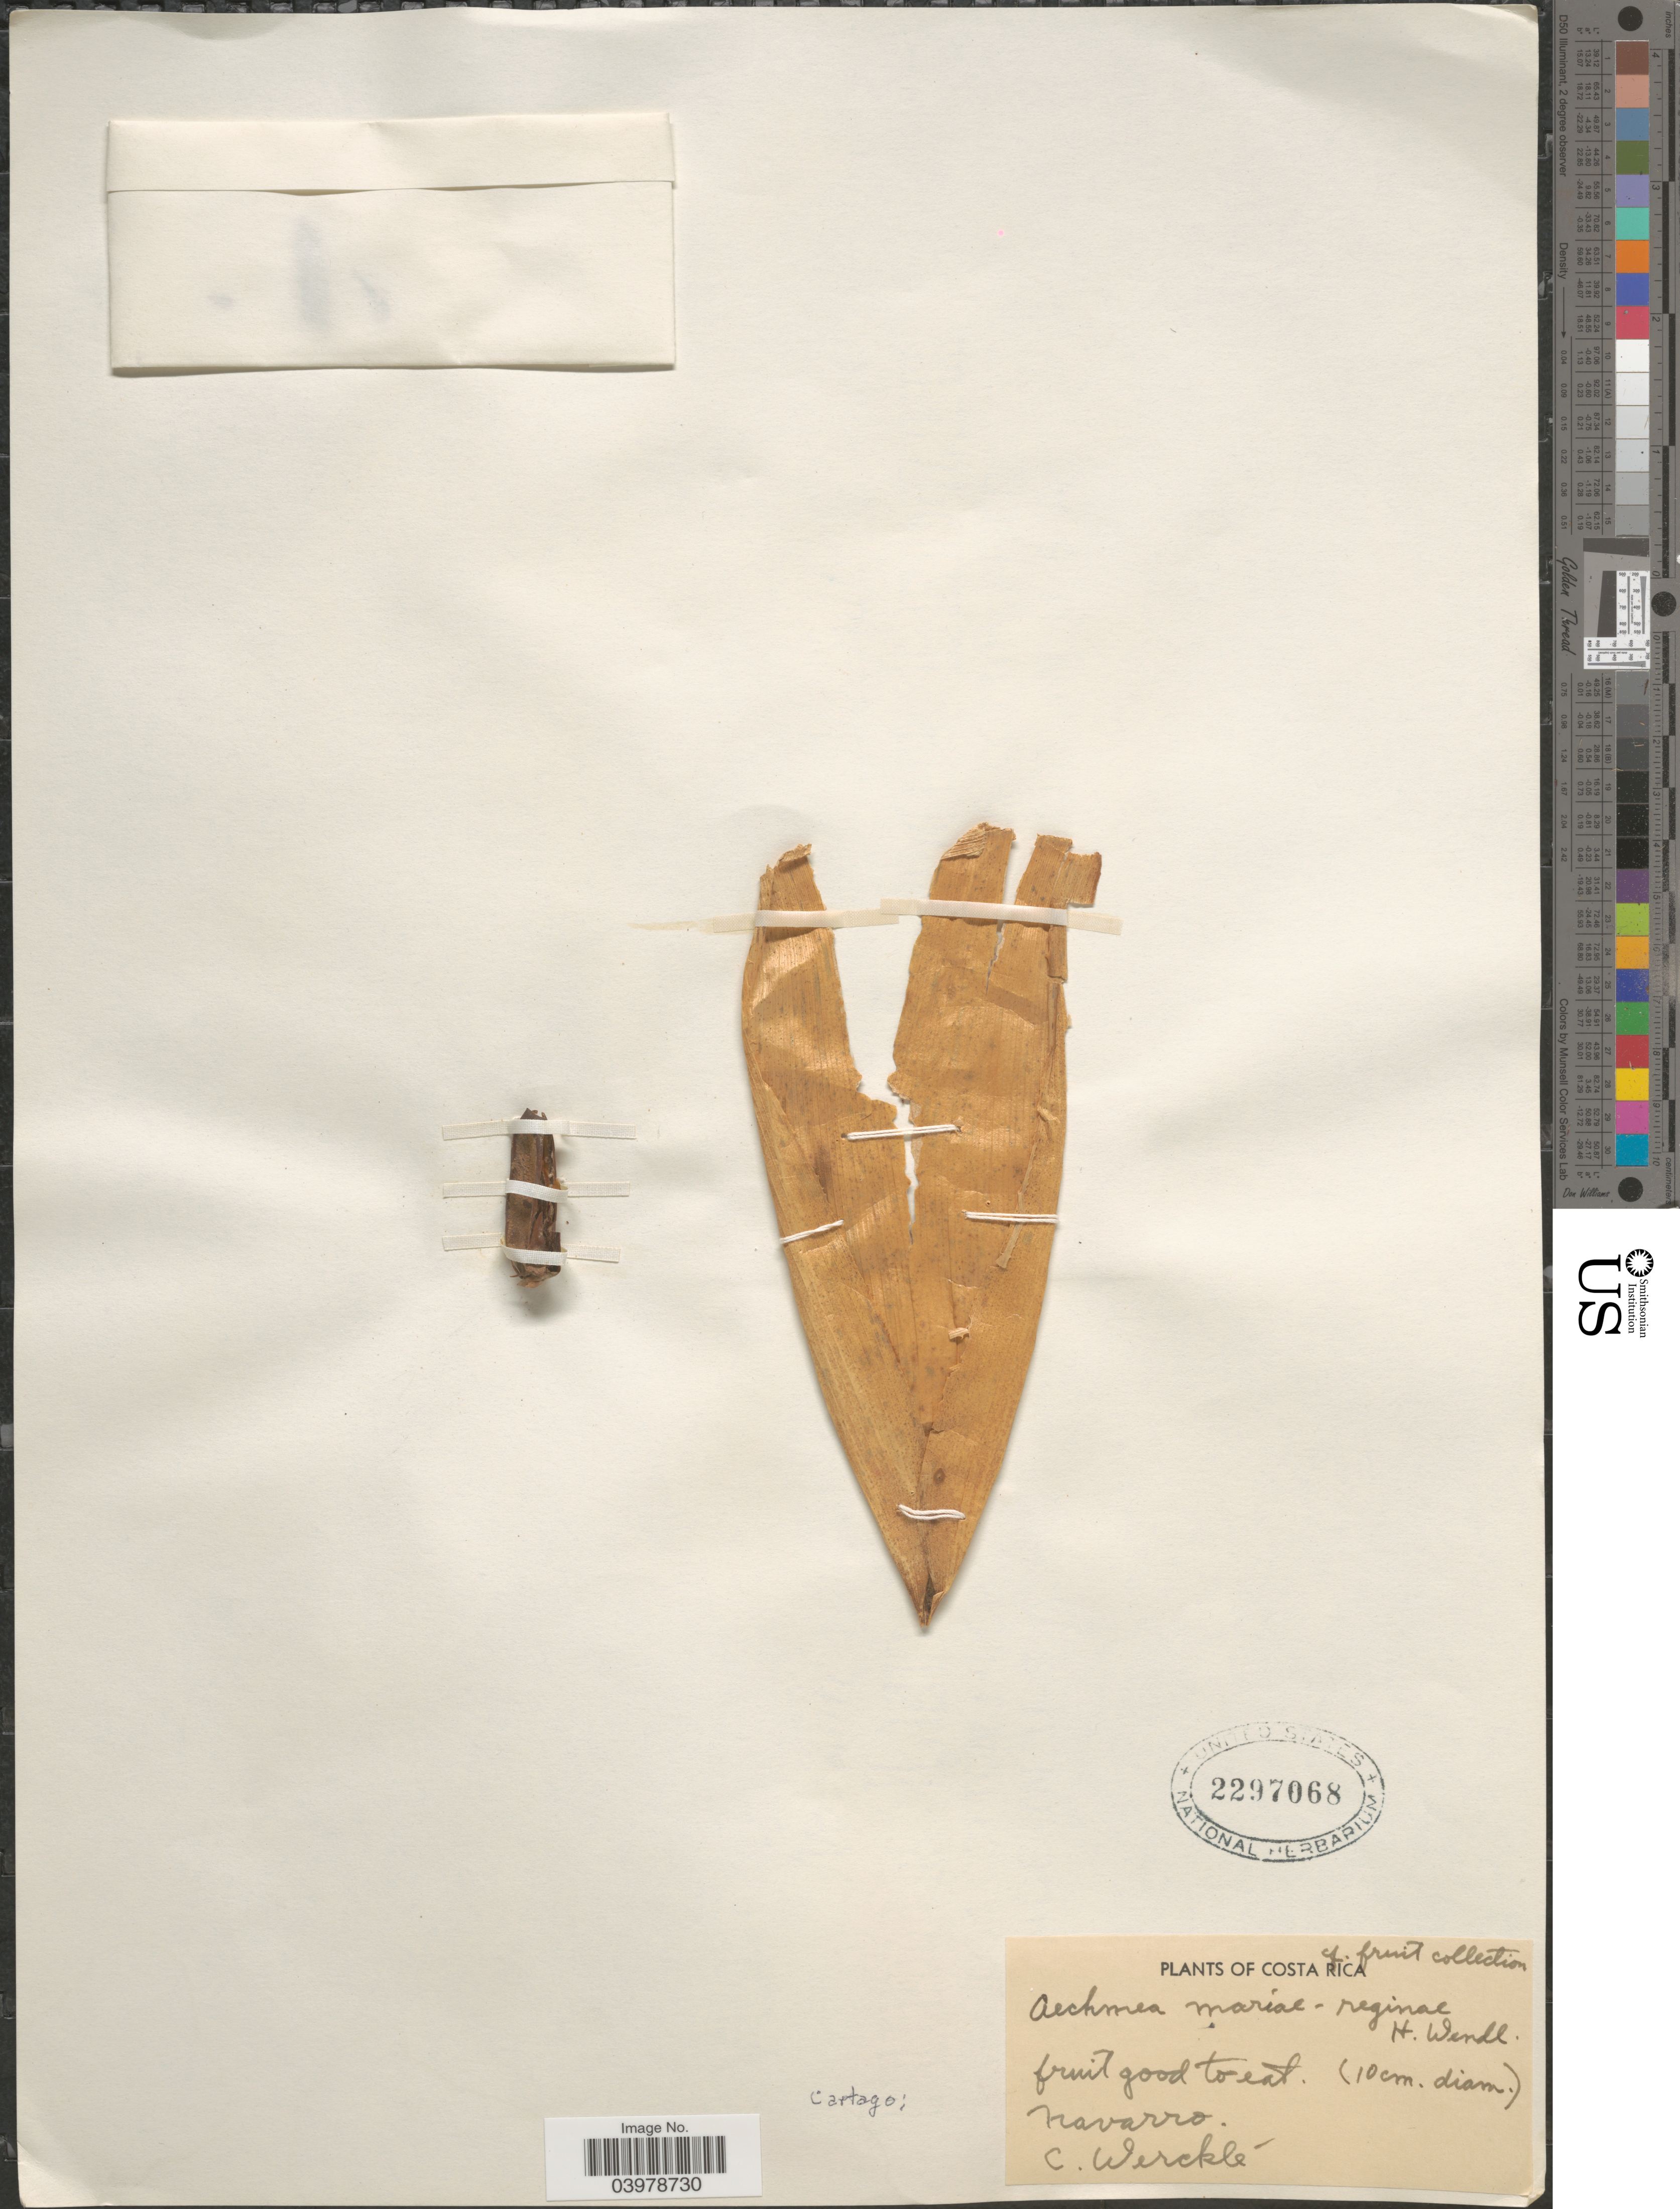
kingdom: Plantae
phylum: Tracheophyta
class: Liliopsida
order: Poales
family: Bromeliaceae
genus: Aechmea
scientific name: Aechmea mariae-reginae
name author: H. Wendl.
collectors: C. Wercklé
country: Costa Rica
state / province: Cartago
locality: Navarro.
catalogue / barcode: US 2297068